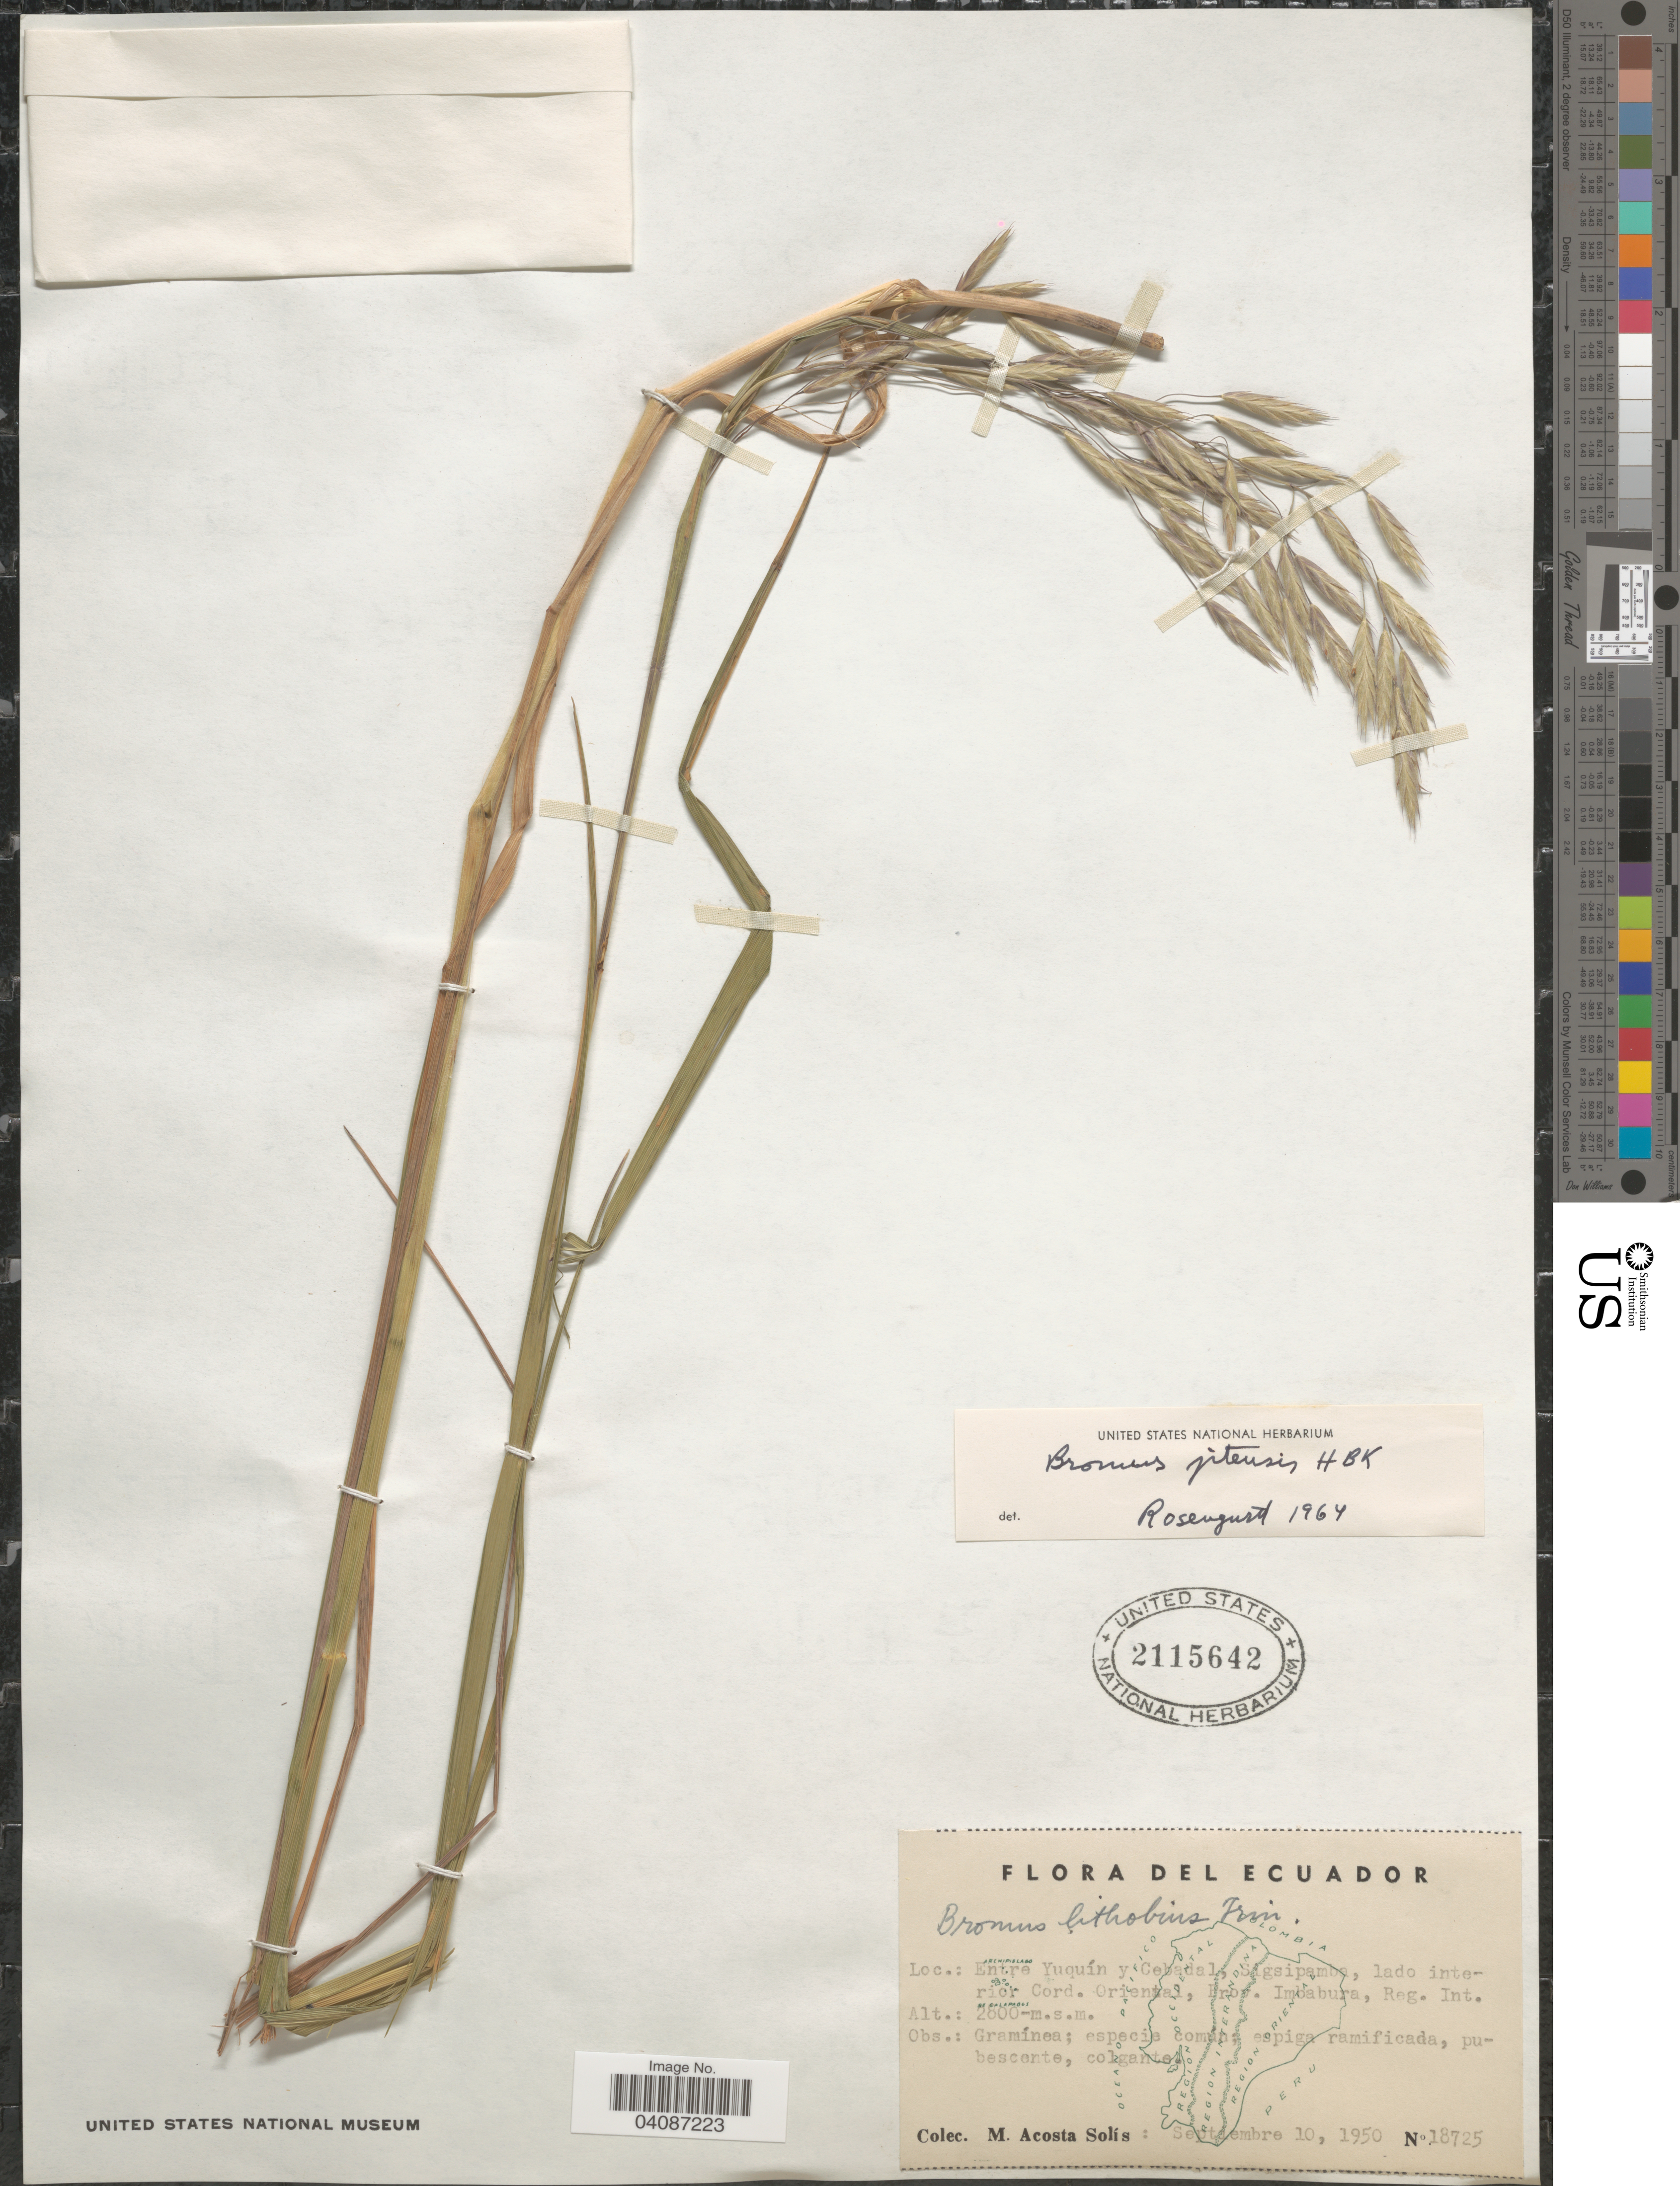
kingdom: Plantae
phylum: Tracheophyta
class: Liliopsida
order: Poales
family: Poaceae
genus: Bromus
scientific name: Bromus pitensis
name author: Kunth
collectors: M. Acosta Solis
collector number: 18725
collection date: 1950-09-10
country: Ecuador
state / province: Imbabura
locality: Entre Yuquín y Cebadal, Sigsipamba, lado interior Cord. Oriental, Reg. Int.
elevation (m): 2800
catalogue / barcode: US 2115642